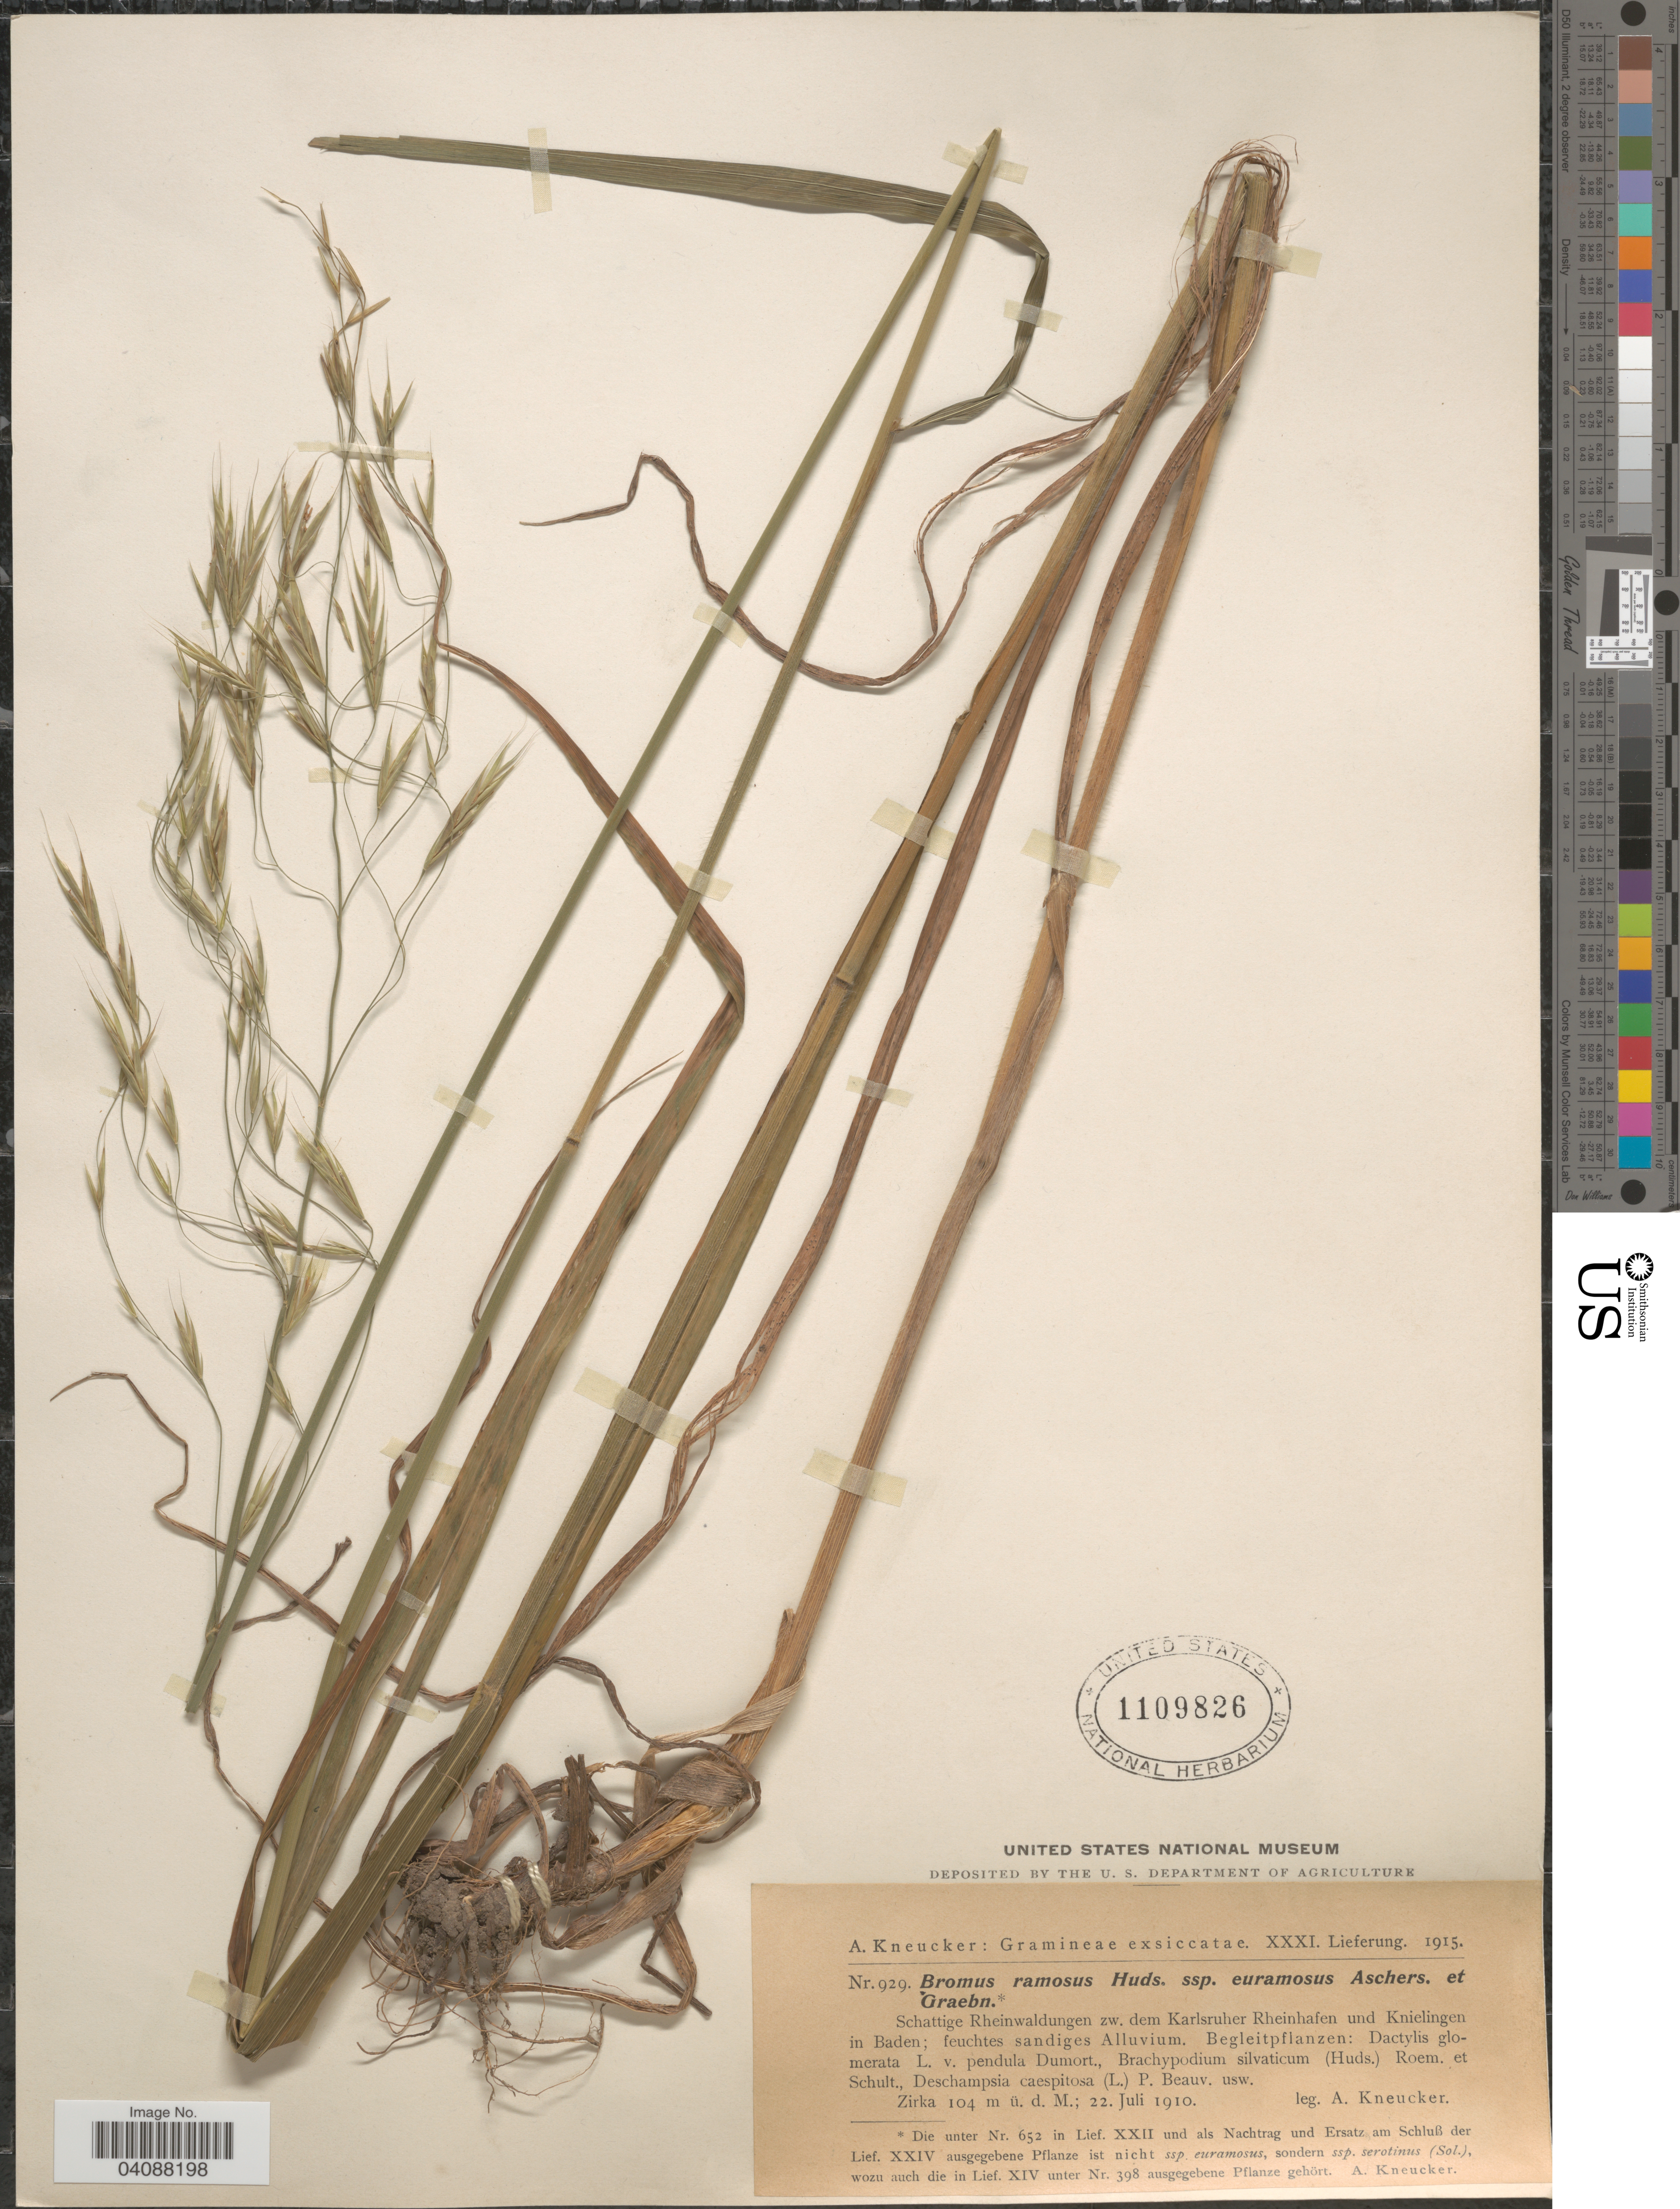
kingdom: Plantae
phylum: Tracheophyta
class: Liliopsida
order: Poales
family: Poaceae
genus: Bromus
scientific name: Bromus ramosus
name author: Huds.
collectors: A. Kneucker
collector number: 929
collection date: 1910-07-22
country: Germany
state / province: Baden-Württemberg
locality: Schattige Rheinwaldungen zw. dem Karlruher Rheinhafen und Knielingen in Baden.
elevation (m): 104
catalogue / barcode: US 1109826